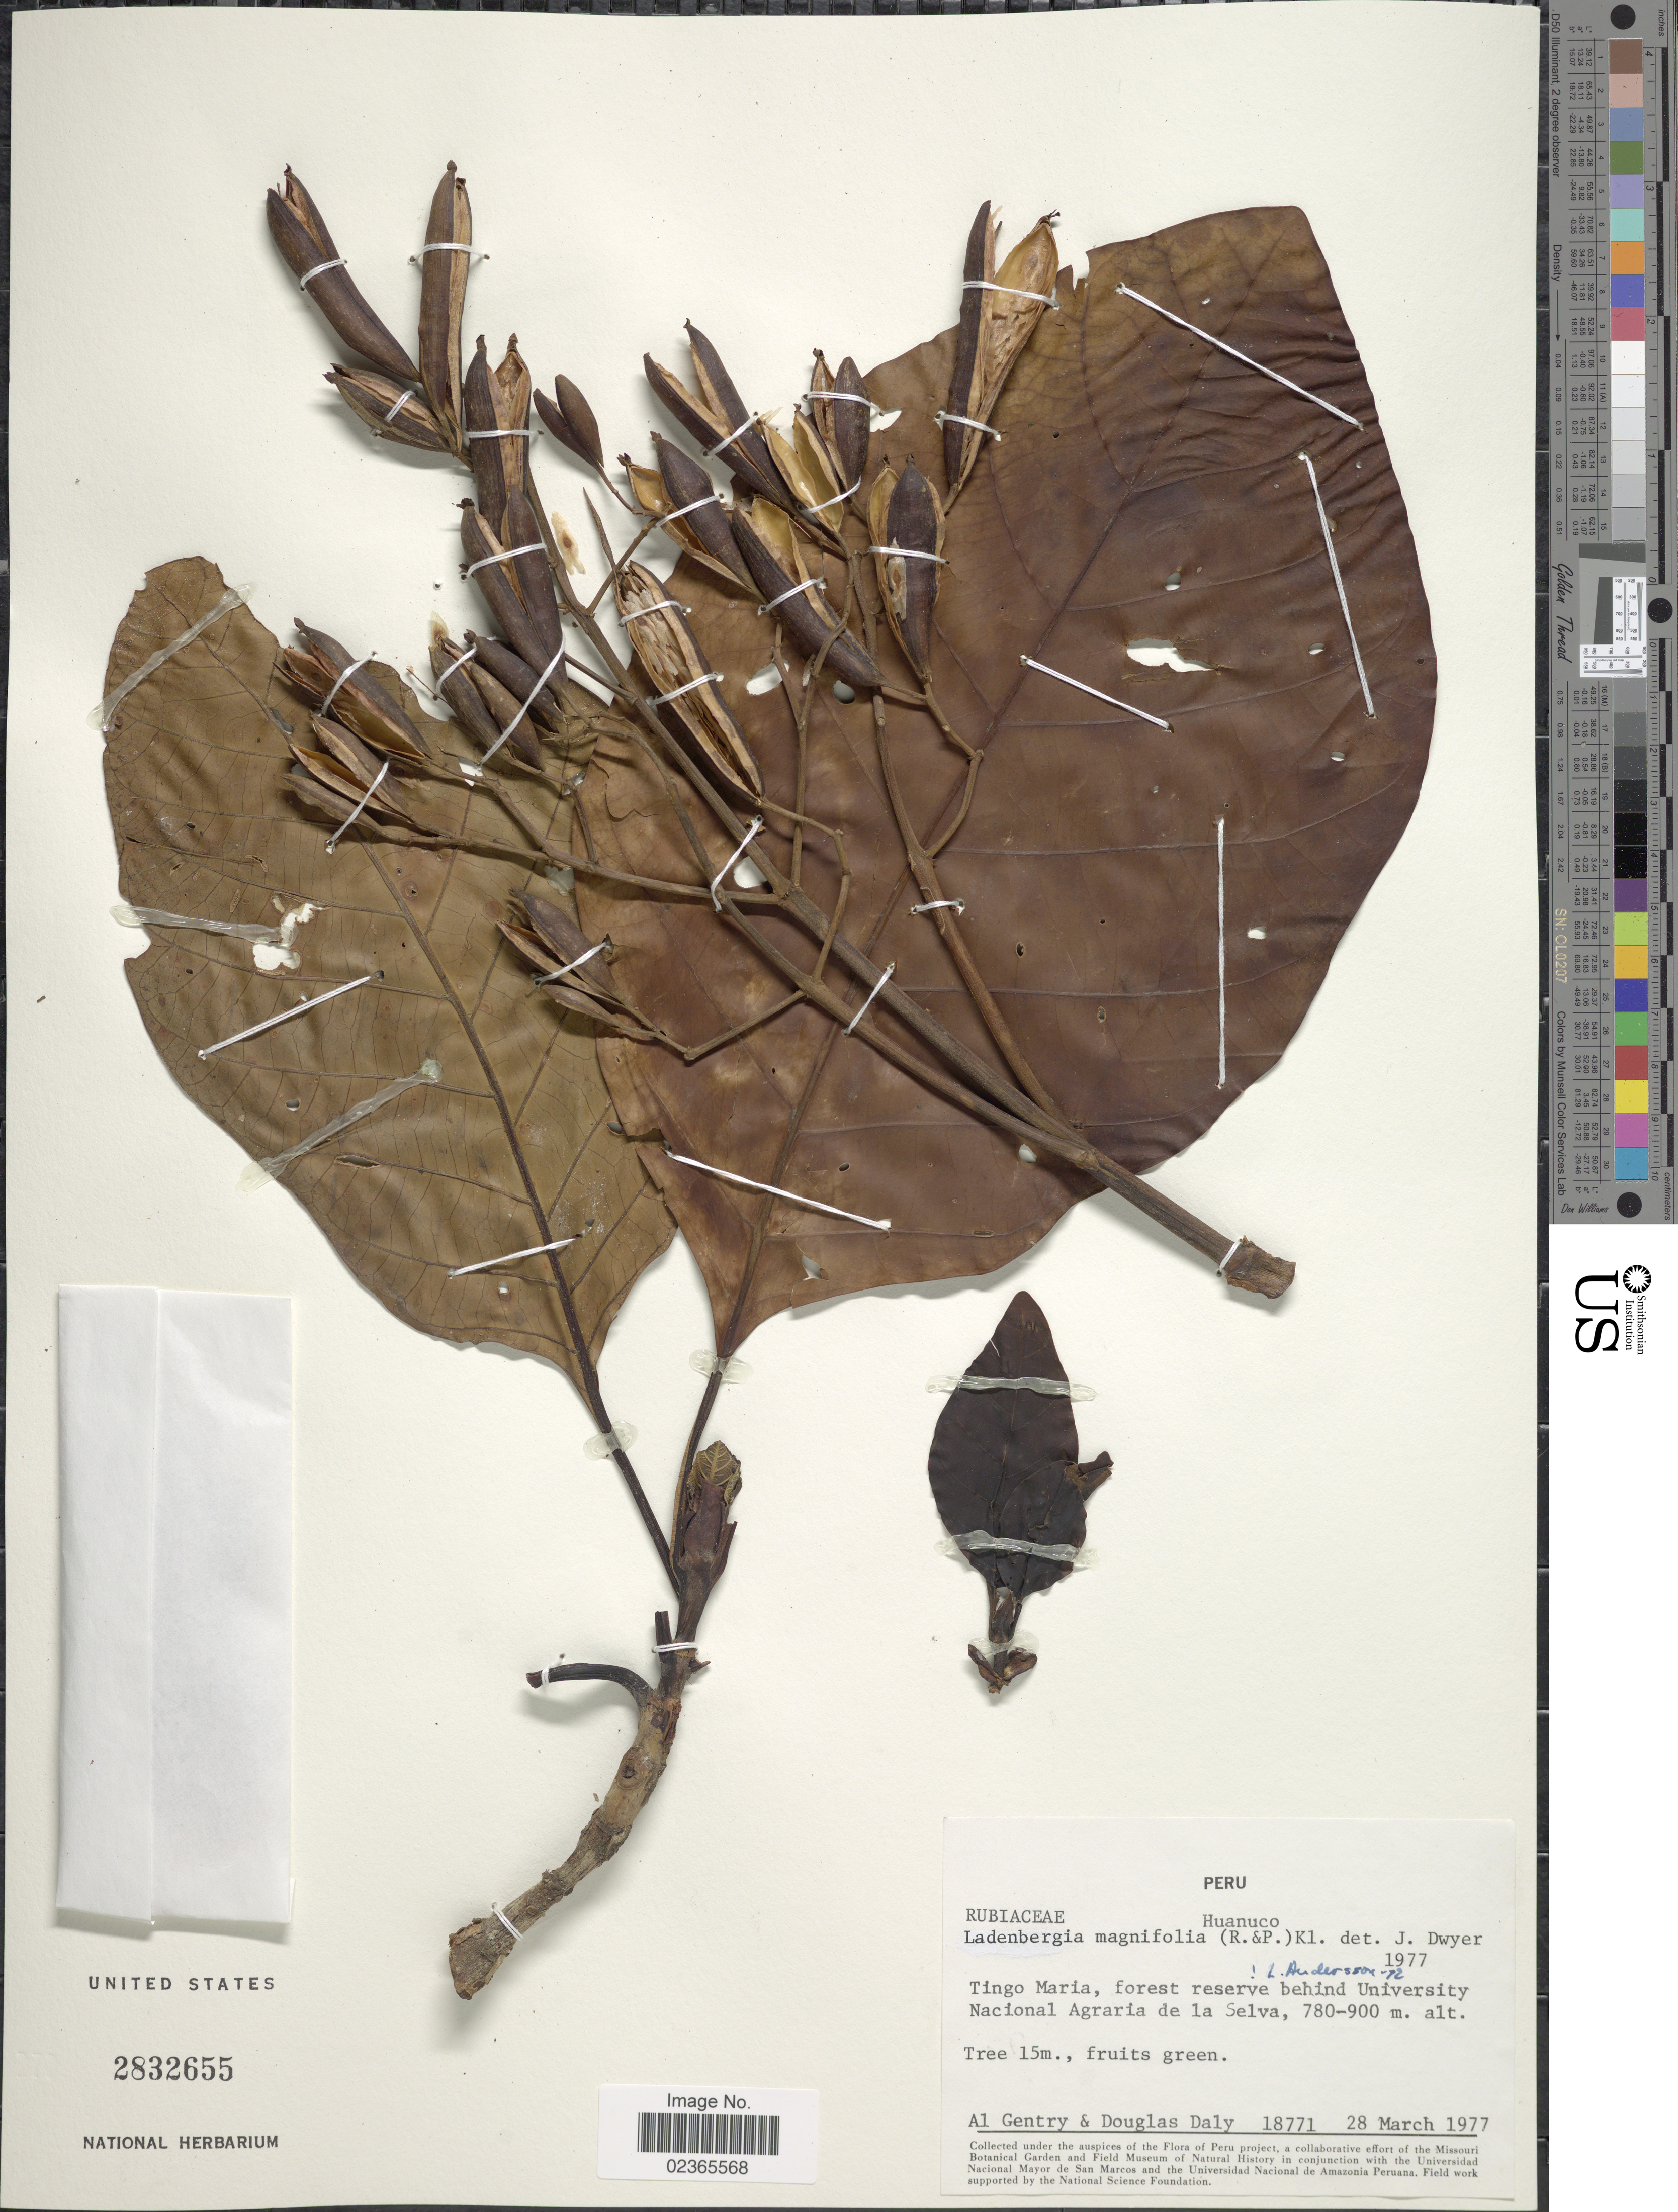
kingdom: Plantae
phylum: Tracheophyta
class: Magnoliopsida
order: Gentianales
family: Rubiaceae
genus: Ladenbergia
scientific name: Ladenbergia magnifolia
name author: (Ruiz & Pav.) Klotzsch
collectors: A. H. Gentry & D. C. Daly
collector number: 18771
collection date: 1977-03-28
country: Peru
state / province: Huánuco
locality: Tingo Maria, forest reserve behind University Nacional Agraria de la Selva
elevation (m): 780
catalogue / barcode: US 2832655